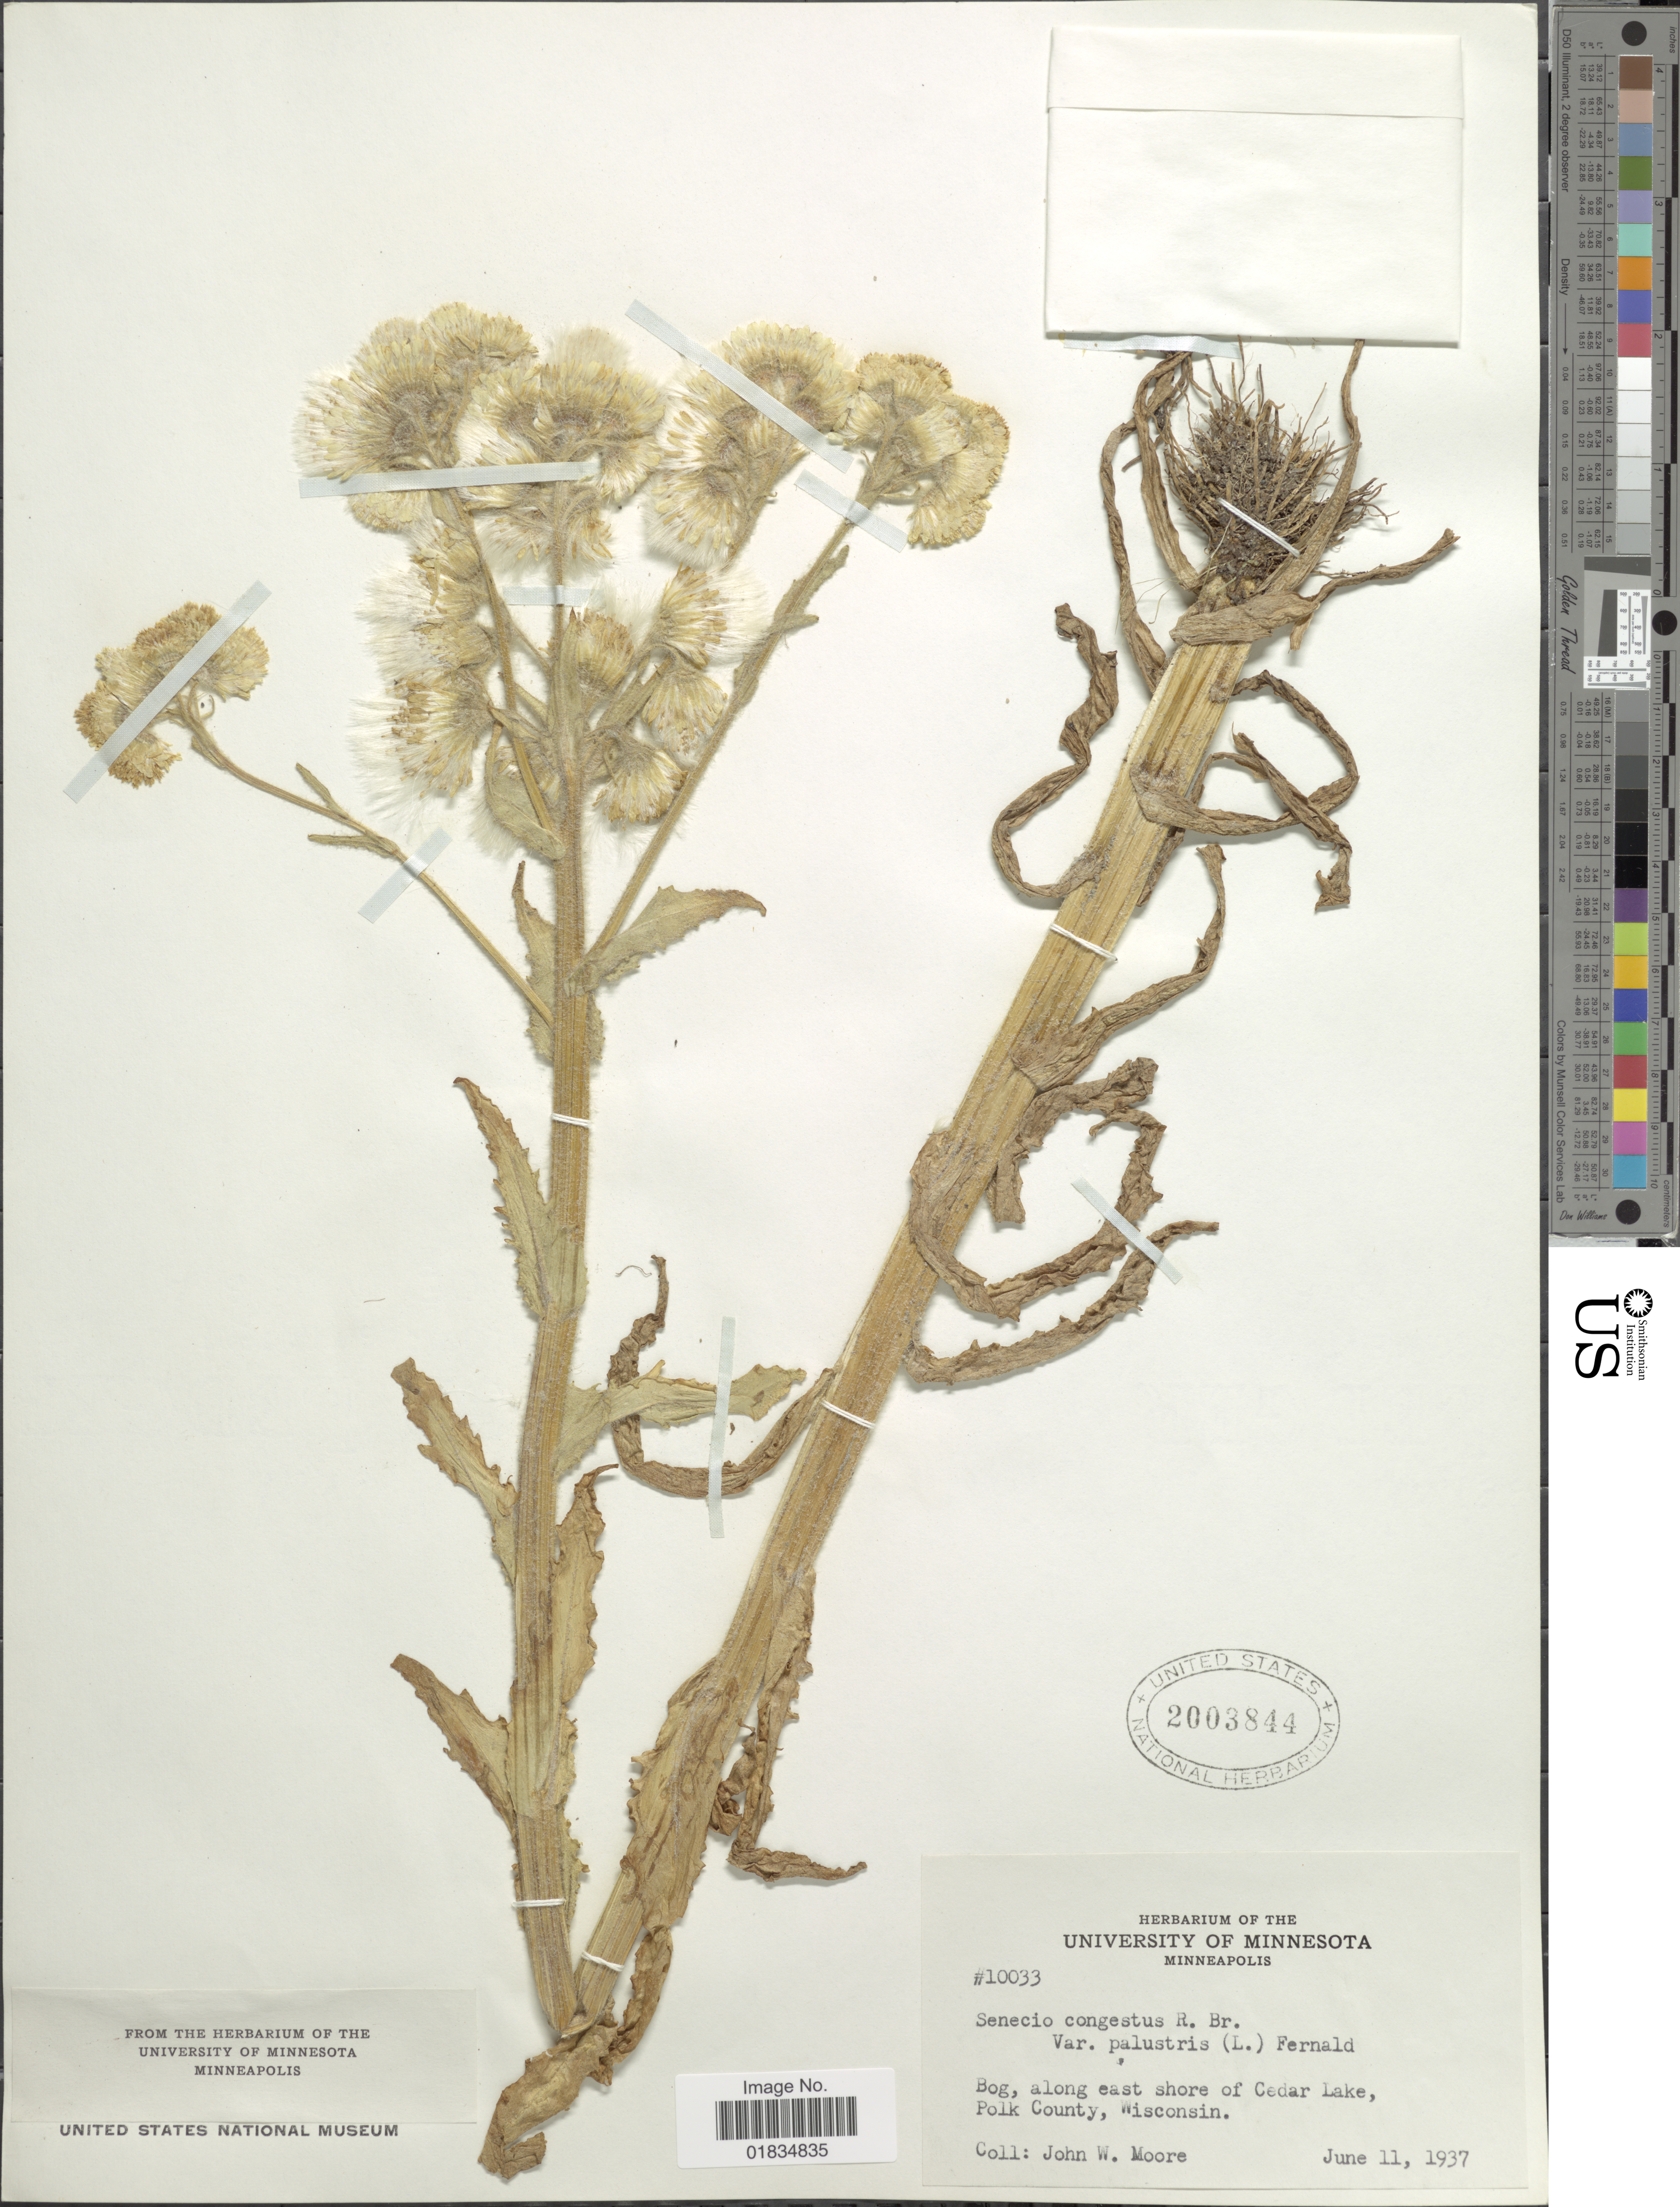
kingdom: Plantae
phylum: Tracheophyta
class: Magnoliopsida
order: Asterales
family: Asteraceae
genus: Tephroseris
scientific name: Tephroseris palustris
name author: (L.) Rchb.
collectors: J. Moore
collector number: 10033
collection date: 1937-06-11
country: United States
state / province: Wisconsin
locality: Bog, along east shore of Cedar Lake, Polk County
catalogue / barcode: US 2003844